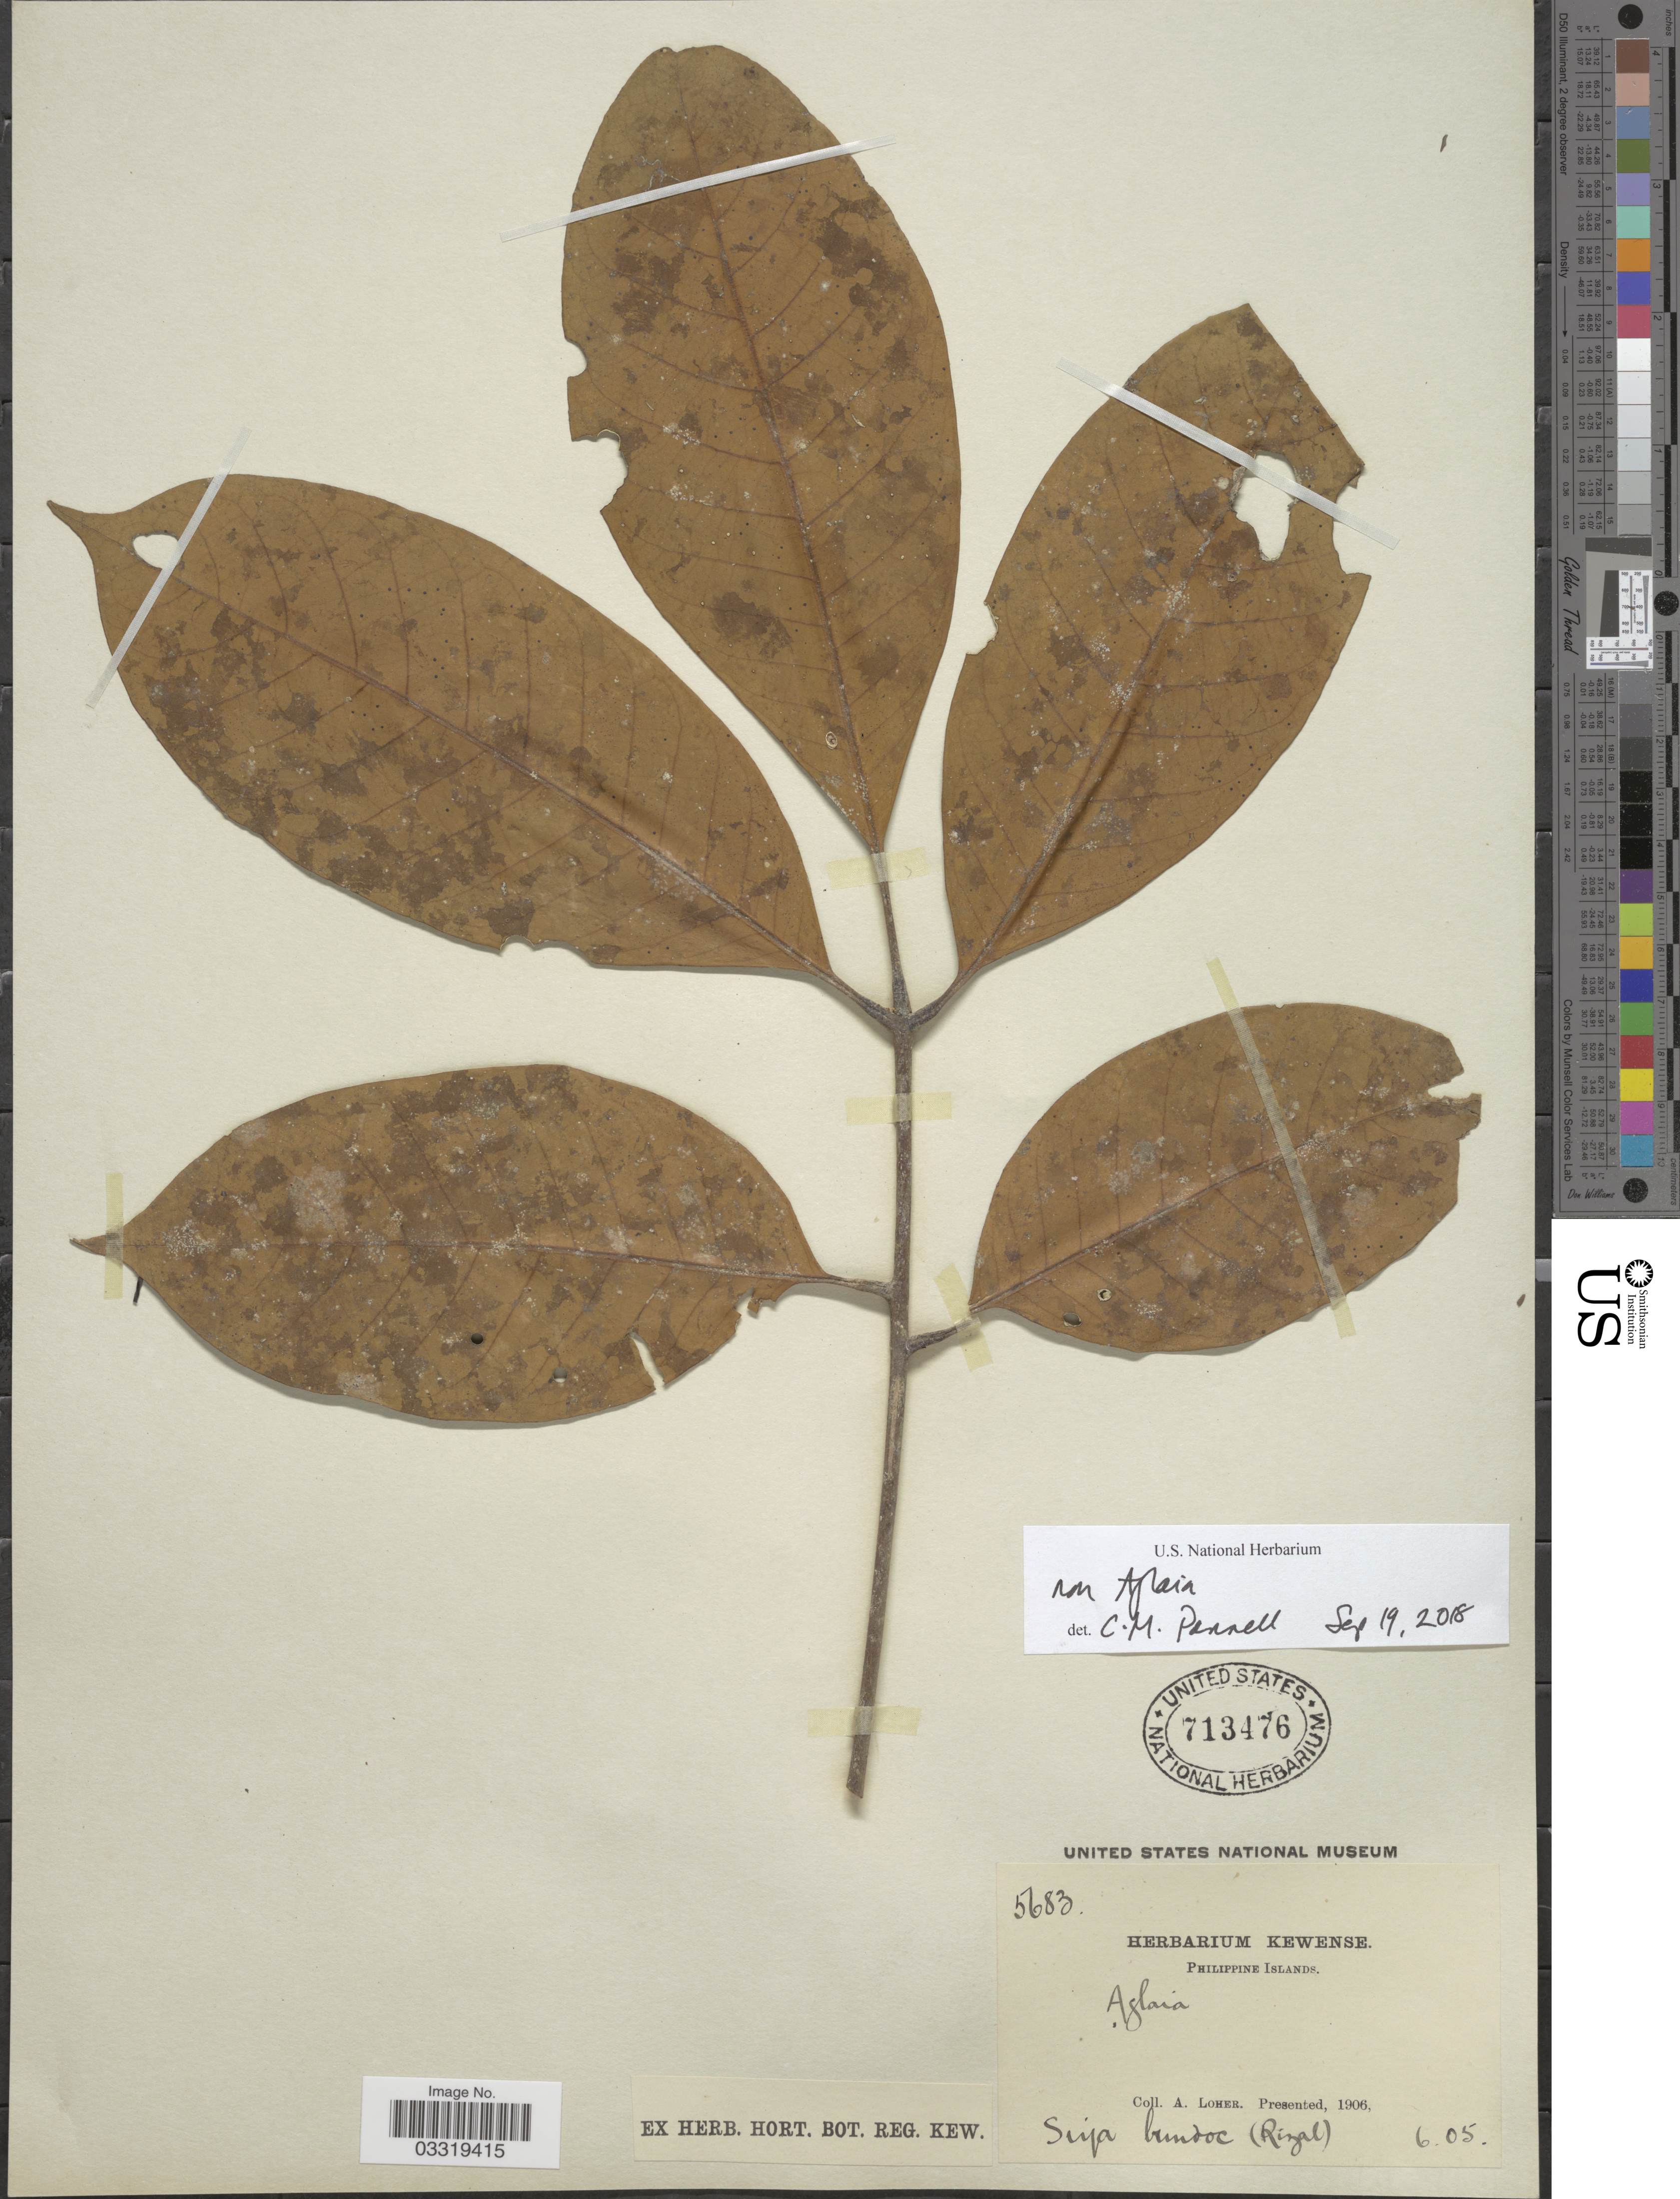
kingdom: Plantae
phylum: Tracheophyta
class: Magnoliopsida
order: Sapindales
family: Meliaceae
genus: Dysoxylum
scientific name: Dysoxylum sp.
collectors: A. Loher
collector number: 5683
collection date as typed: Transcribed d/m/y: /6/5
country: Philippines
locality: Siya bundoc (Rizal).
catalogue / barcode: US 713476